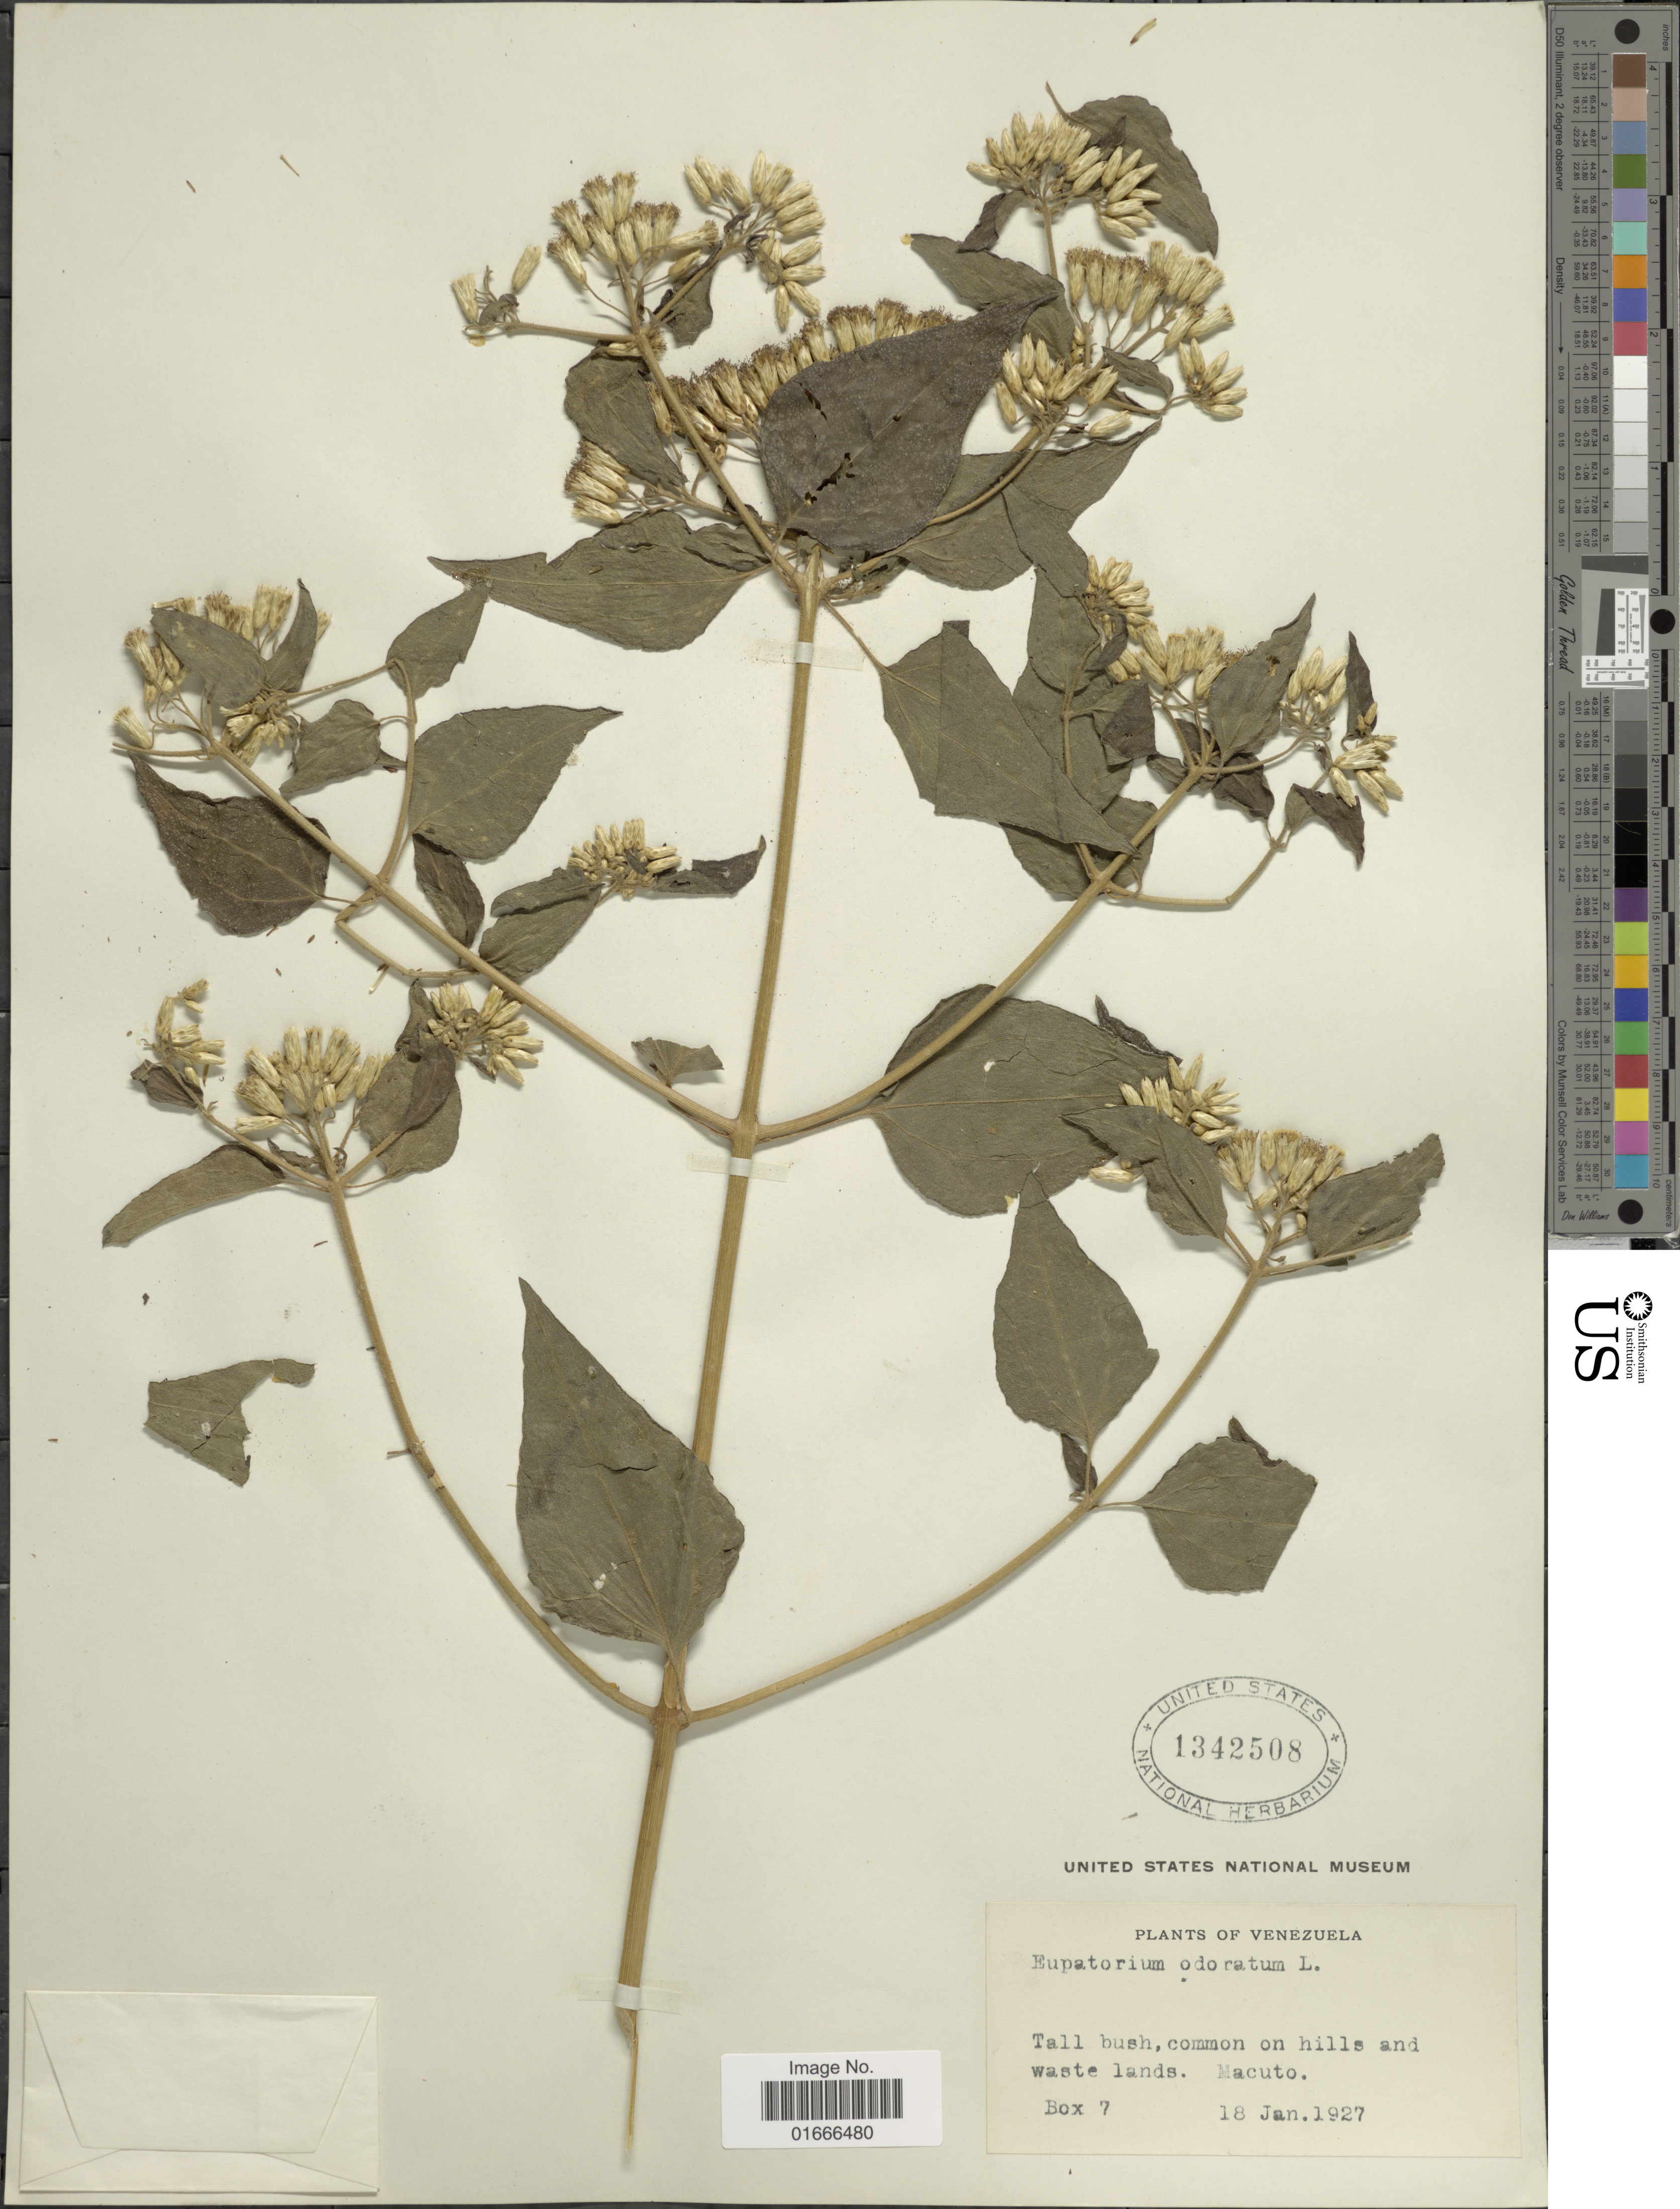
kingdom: Plantae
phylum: Tracheophyta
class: Magnoliopsida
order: Asterales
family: Asteraceae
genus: Chromolaena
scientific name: Chromolaena odorata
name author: (L.) R.M. King & H. Rob.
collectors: -. Box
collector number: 7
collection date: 1927-01-18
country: Venezuela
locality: On hills and waste lands, Macuto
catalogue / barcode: US 1342508